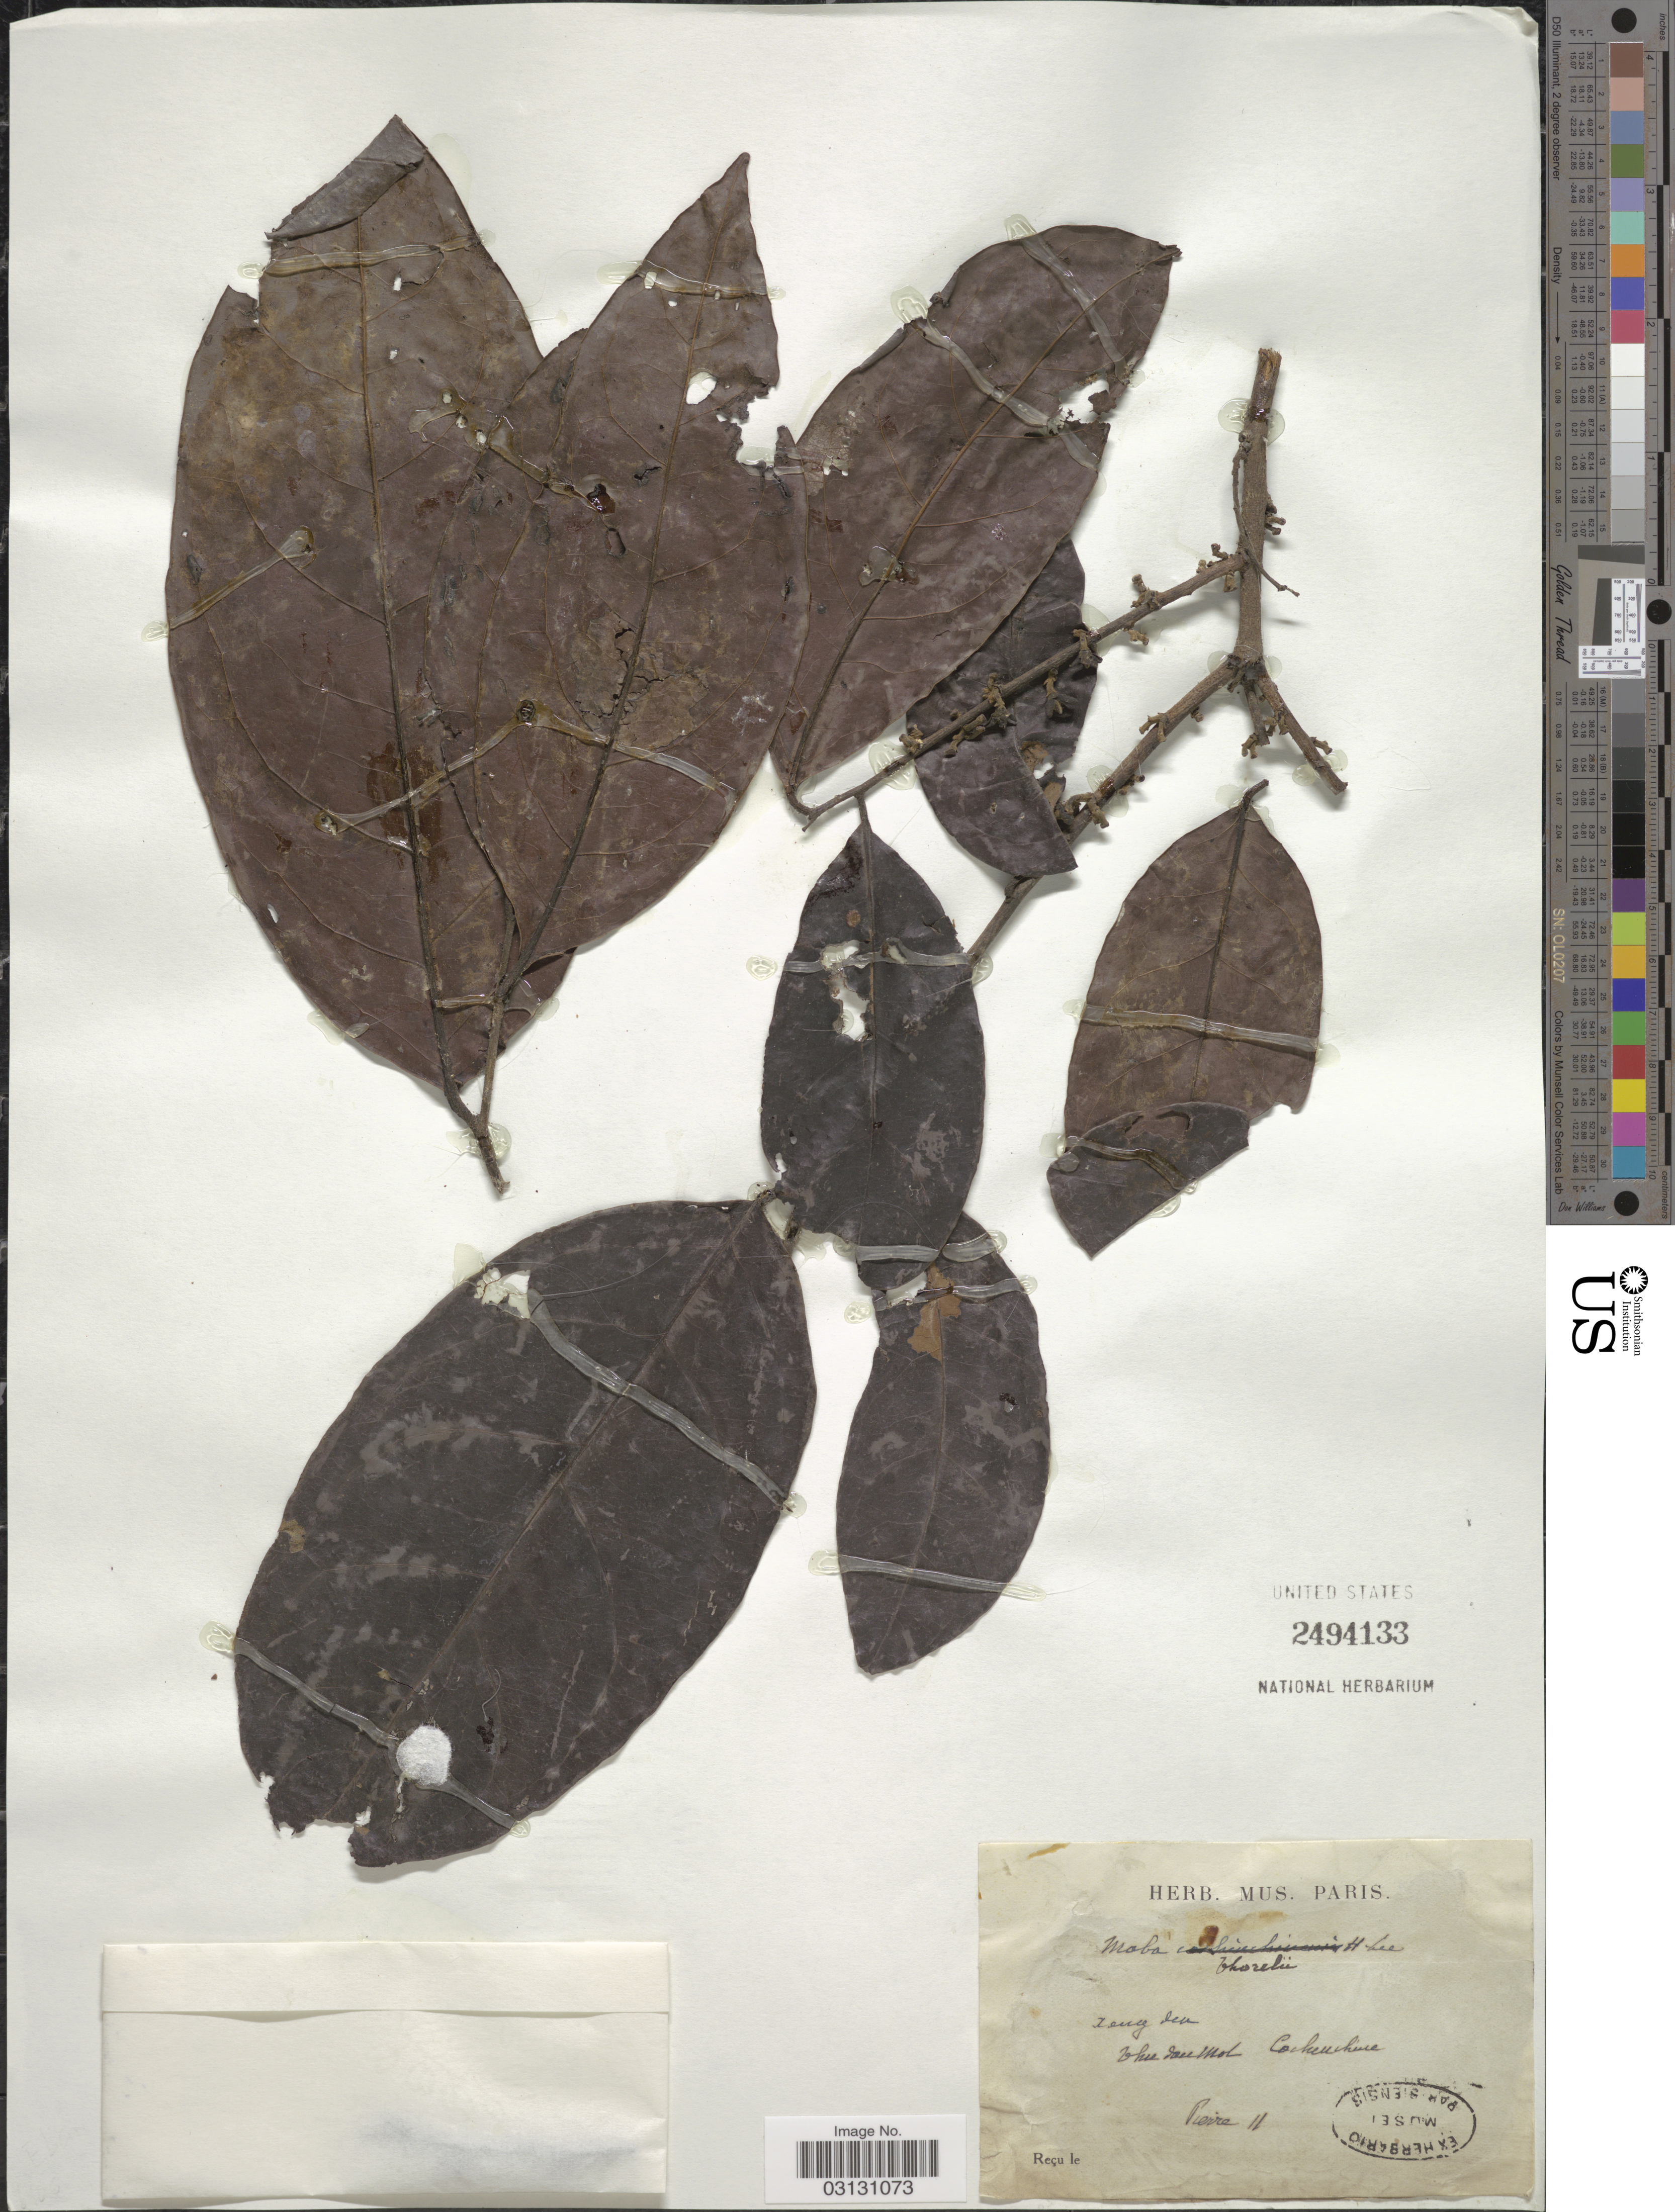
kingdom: Plantae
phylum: Tracheophyta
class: Magnoliopsida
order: Ericales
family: Ebenaceae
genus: Diospyros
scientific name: Diospyros thorelii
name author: (Lecomte) T.H. Nguyên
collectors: -- Pierre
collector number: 11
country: Vietnam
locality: Teng den Chu dau Mol, Cochinchine.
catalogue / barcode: US 2494133